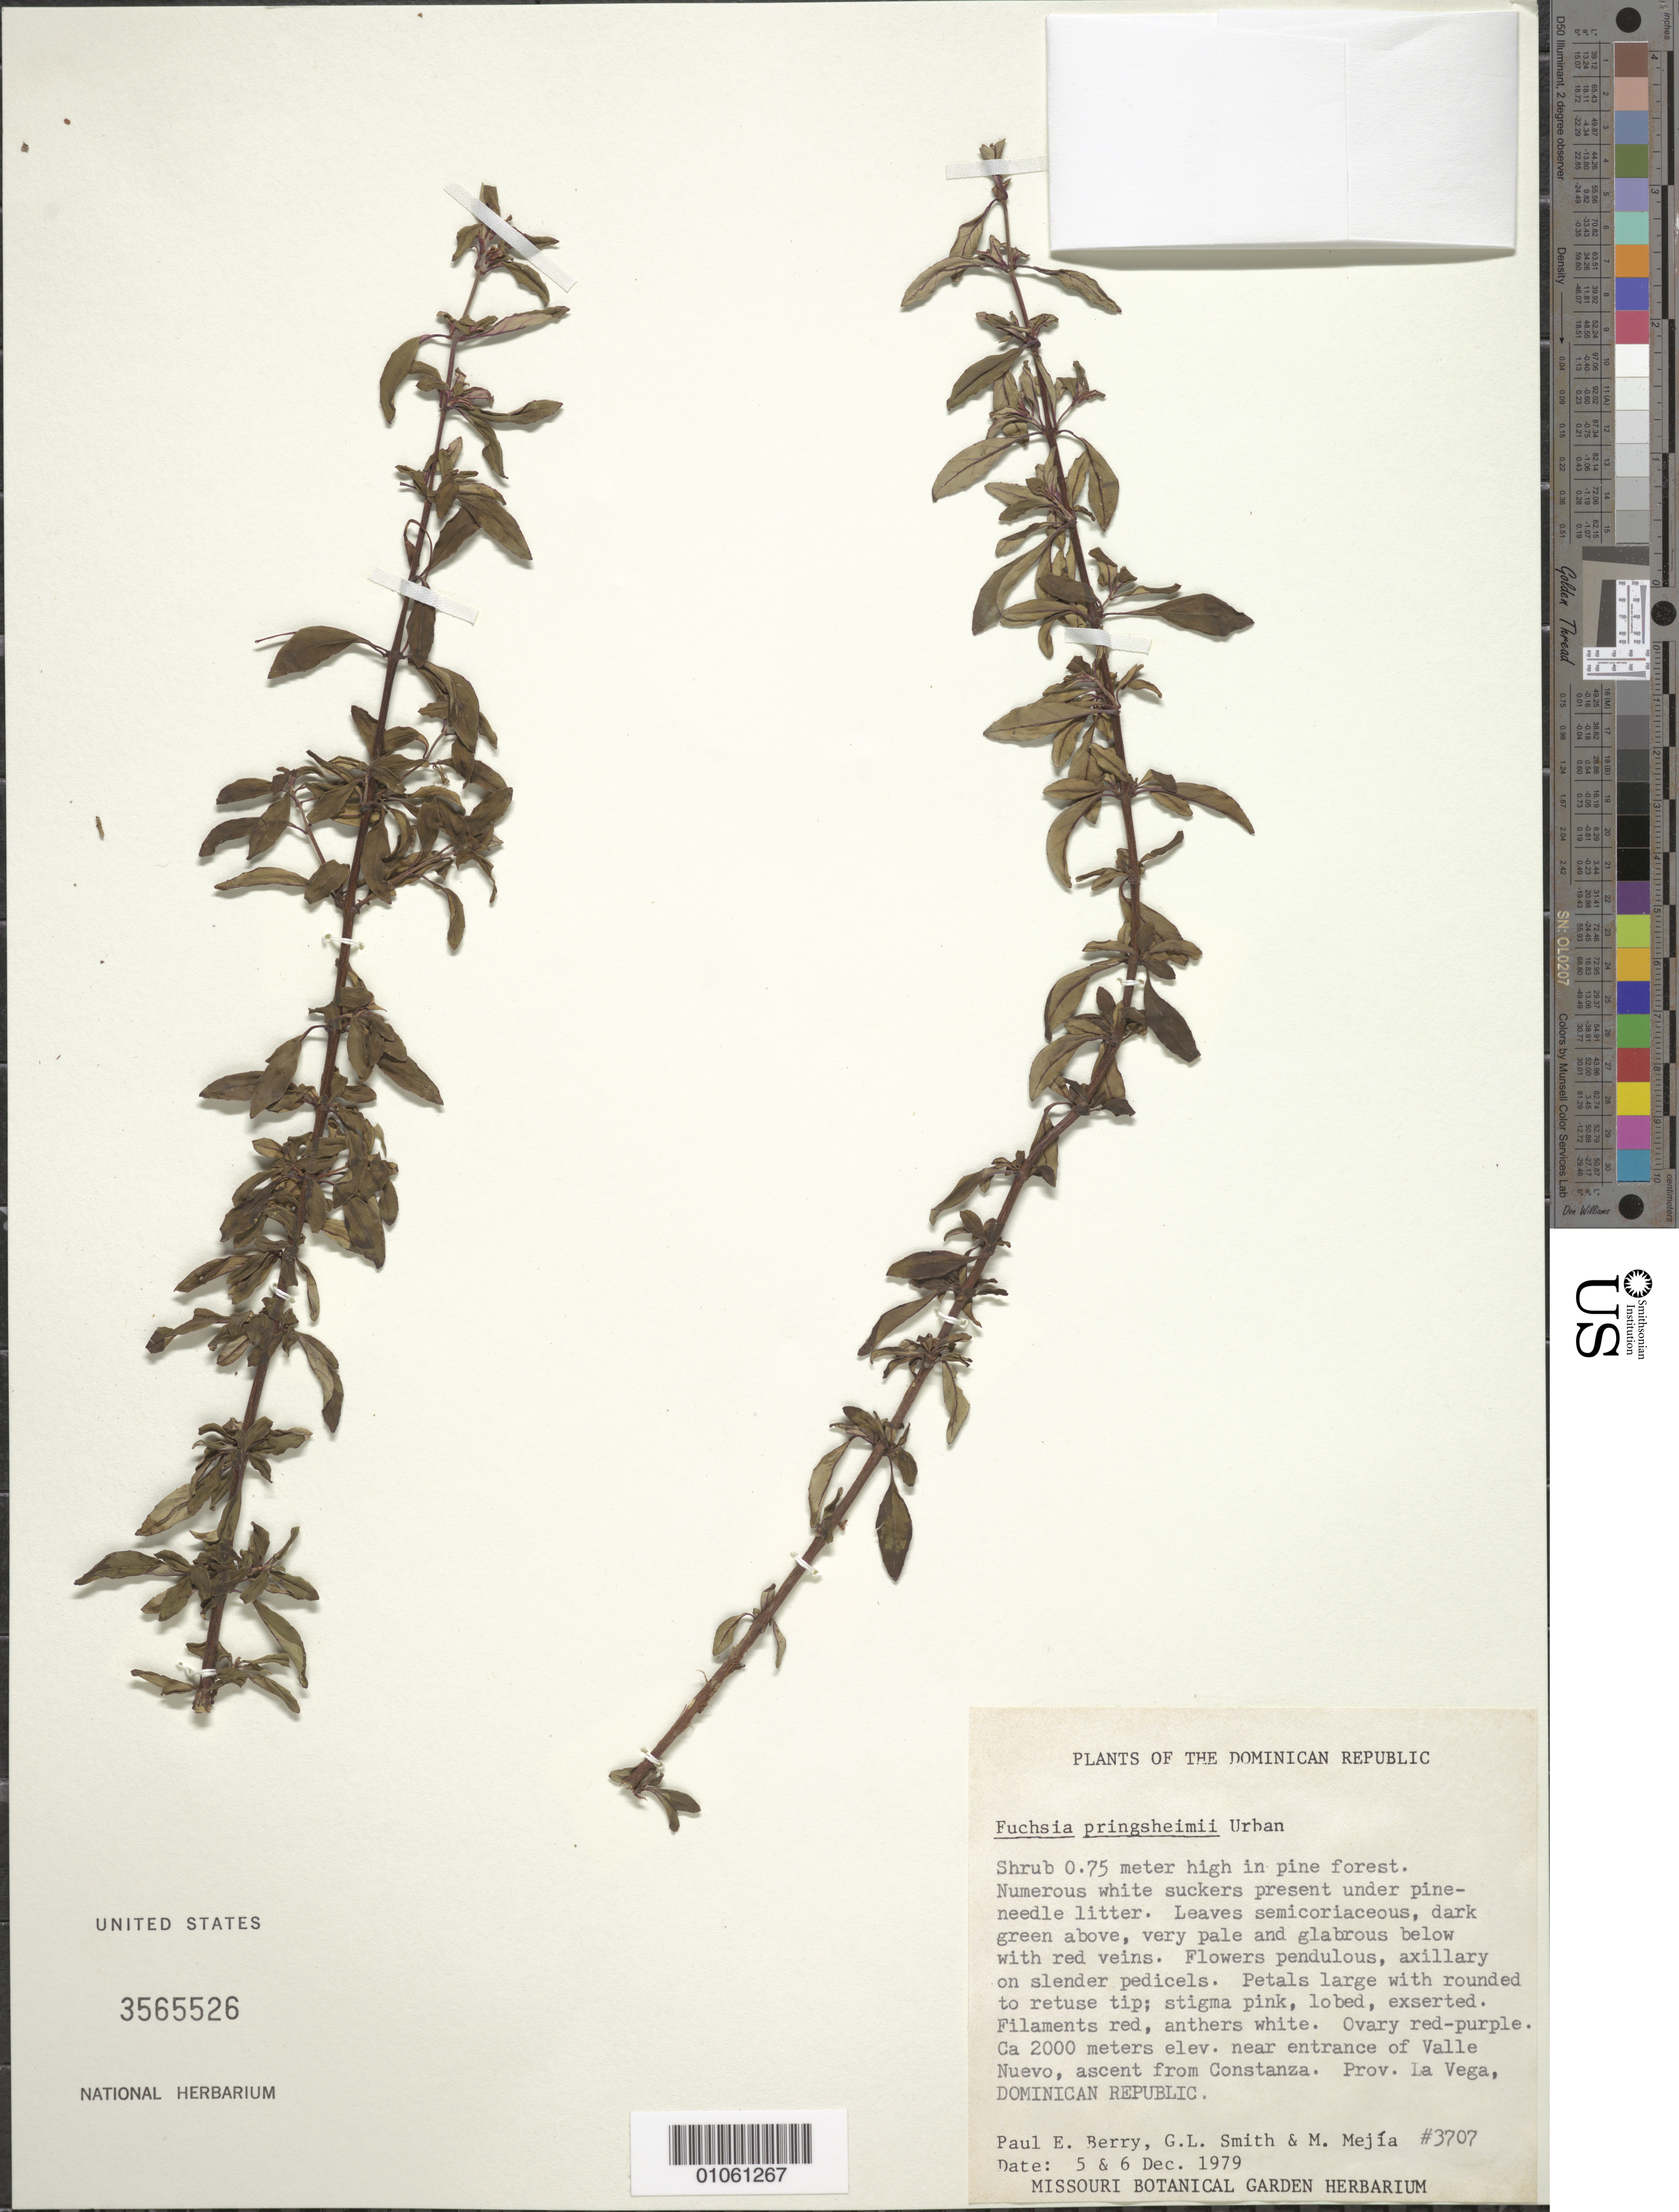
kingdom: Plantae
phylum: Tracheophyta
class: Magnoliopsida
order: Myrtales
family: Onagraceae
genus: Fuchsia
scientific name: Fuchsia pringsheimii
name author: Urb.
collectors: P. E. Berry, G. L. Smith & M. Mejia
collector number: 3707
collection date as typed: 05 Dec 1979 and 06 Dec 1979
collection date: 1979-12-05,1979-12-06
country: Dominican Republic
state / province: La Vega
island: Hispaniola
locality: Near entrance of Valle Nuevo, ascent from Constanza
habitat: In pine forest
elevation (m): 2000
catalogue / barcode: US 3565526